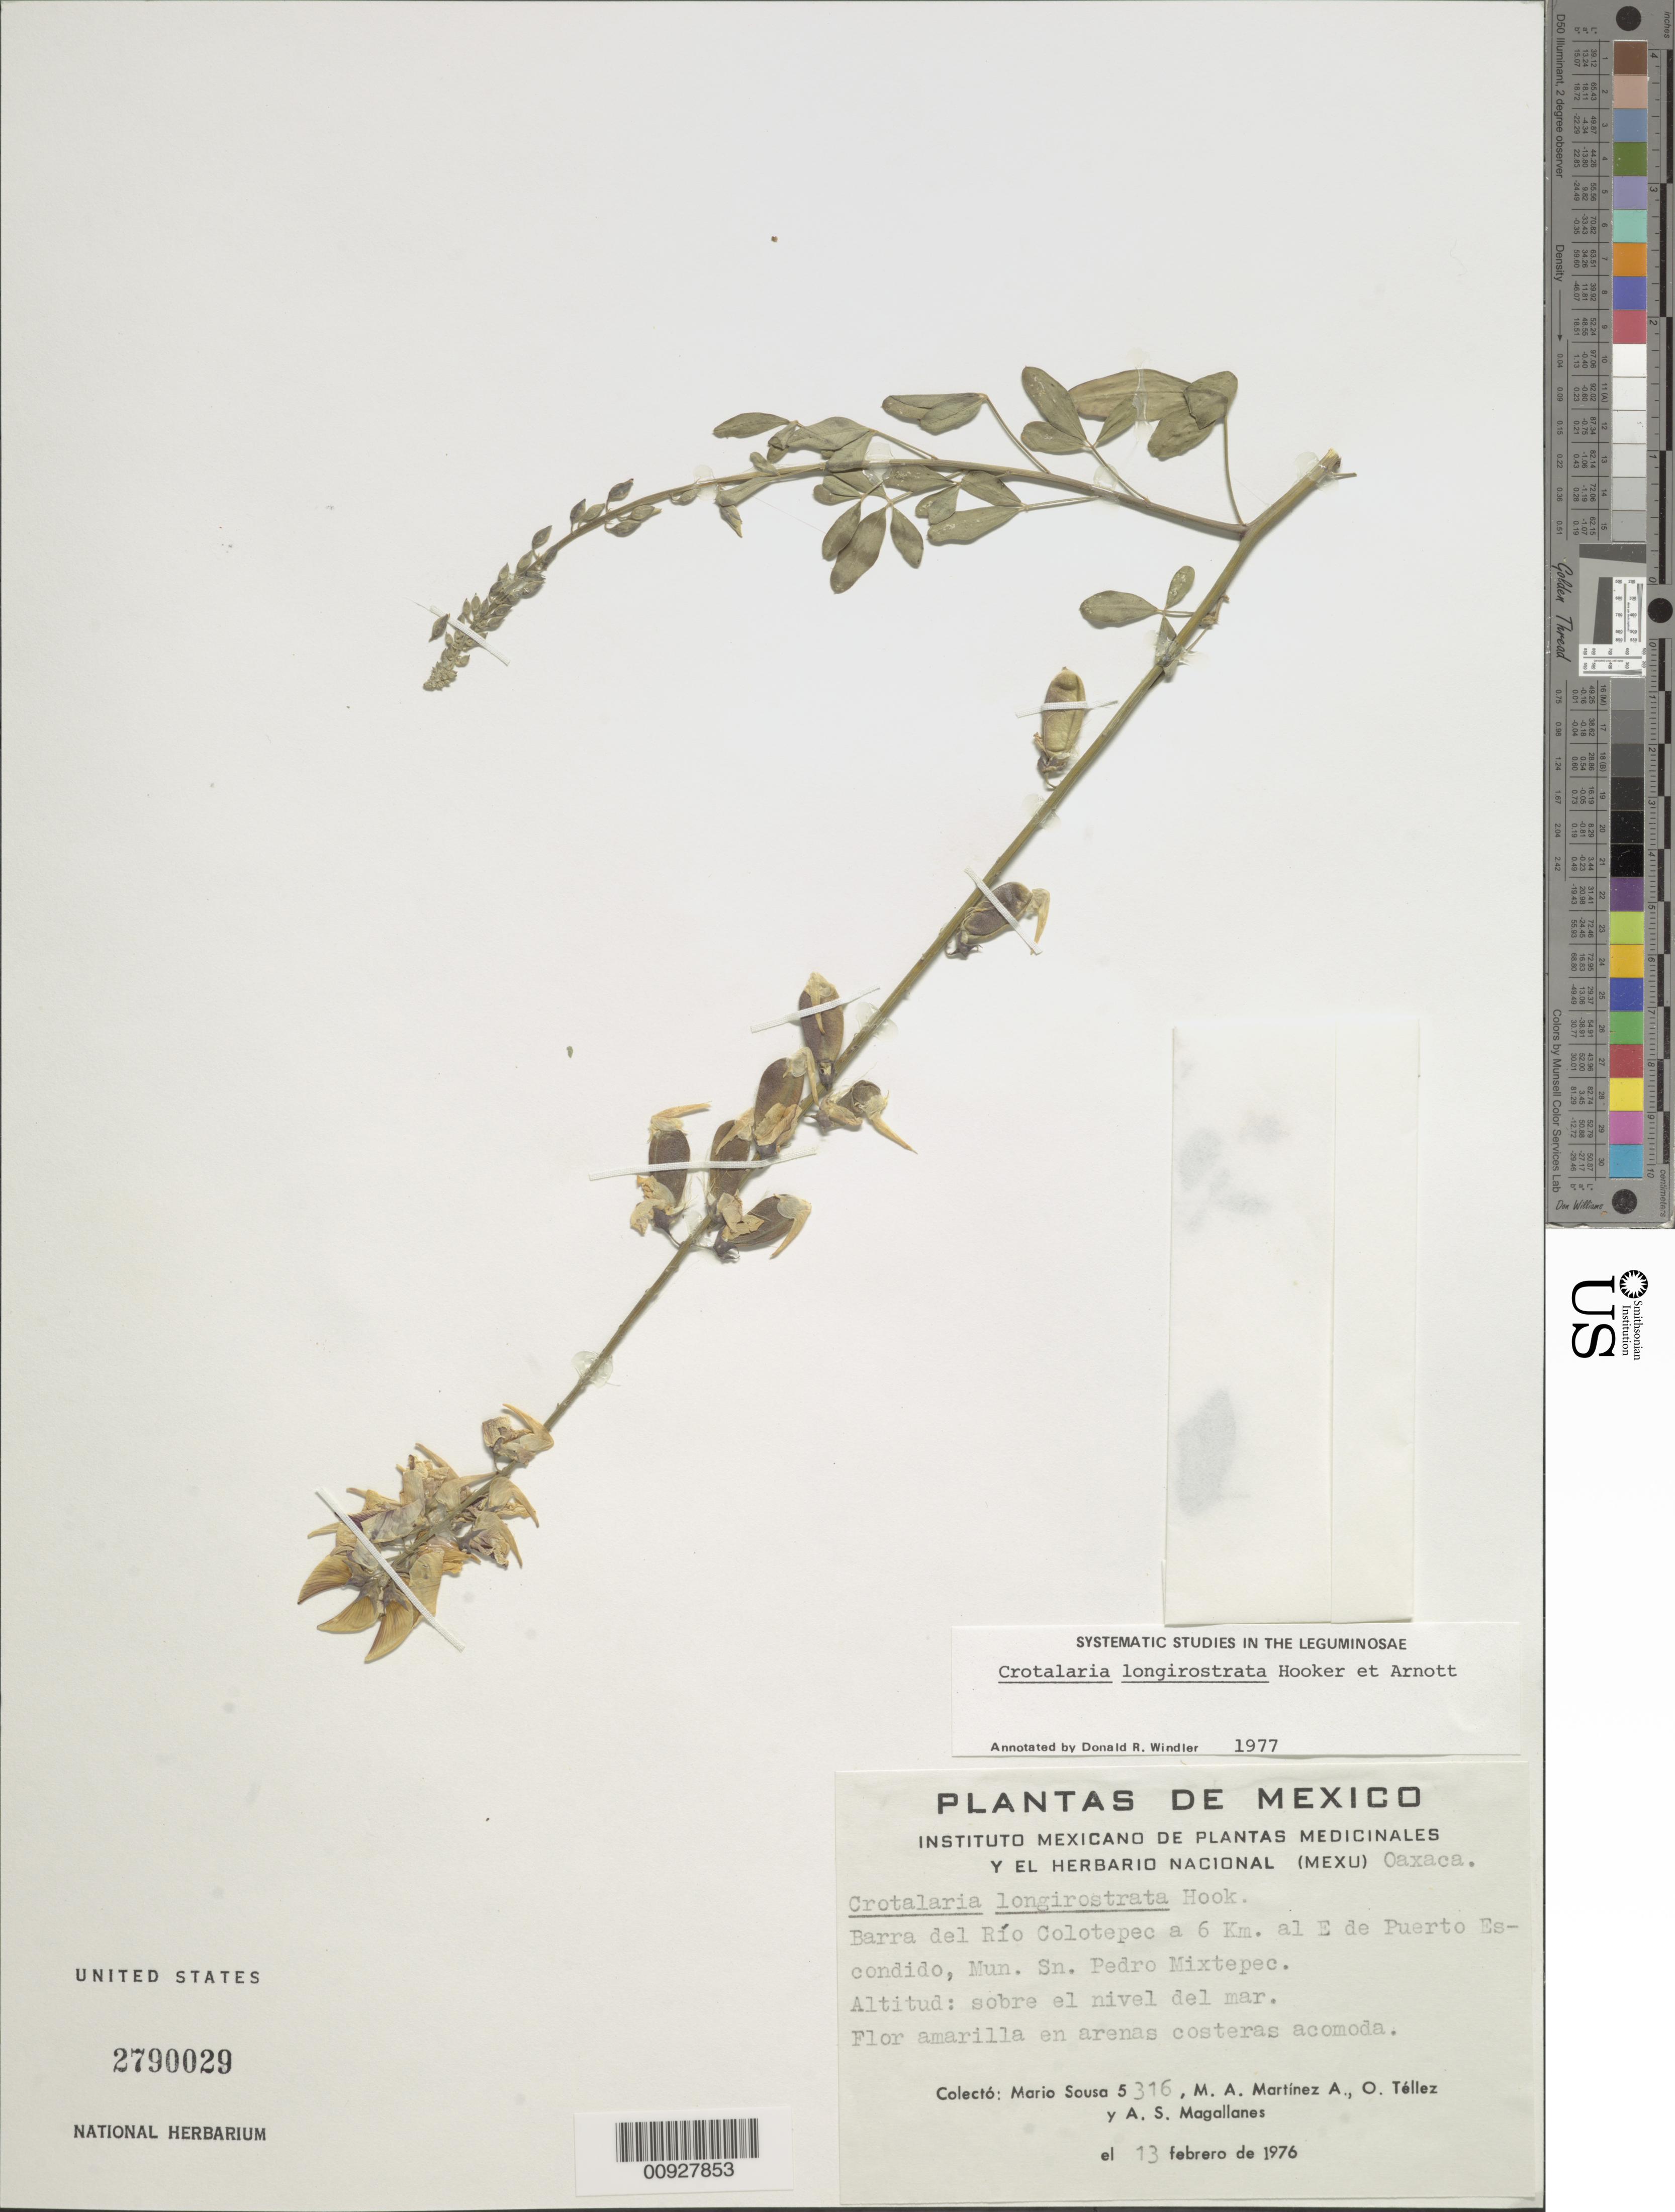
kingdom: Plantae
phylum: Tracheophyta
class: Magnoliopsida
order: Fabales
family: Fabaceae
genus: Crotalaria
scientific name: Crotalaria longirostrata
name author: Hook. & Arn.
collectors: M. Sousa S., M. A. Martínez Alfaro, O. Téllez V. & A. Magallanes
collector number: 5316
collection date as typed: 13 Feb 1976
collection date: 1976-02-13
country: Mexico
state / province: Oaxaca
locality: Barra del Río Colotepec a 6 km. al E de Puerto Escondido, Mun. Sn. Pedro Mixtepec, Oaxaca.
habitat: En arenas costeras acomoda.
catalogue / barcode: US 2790029